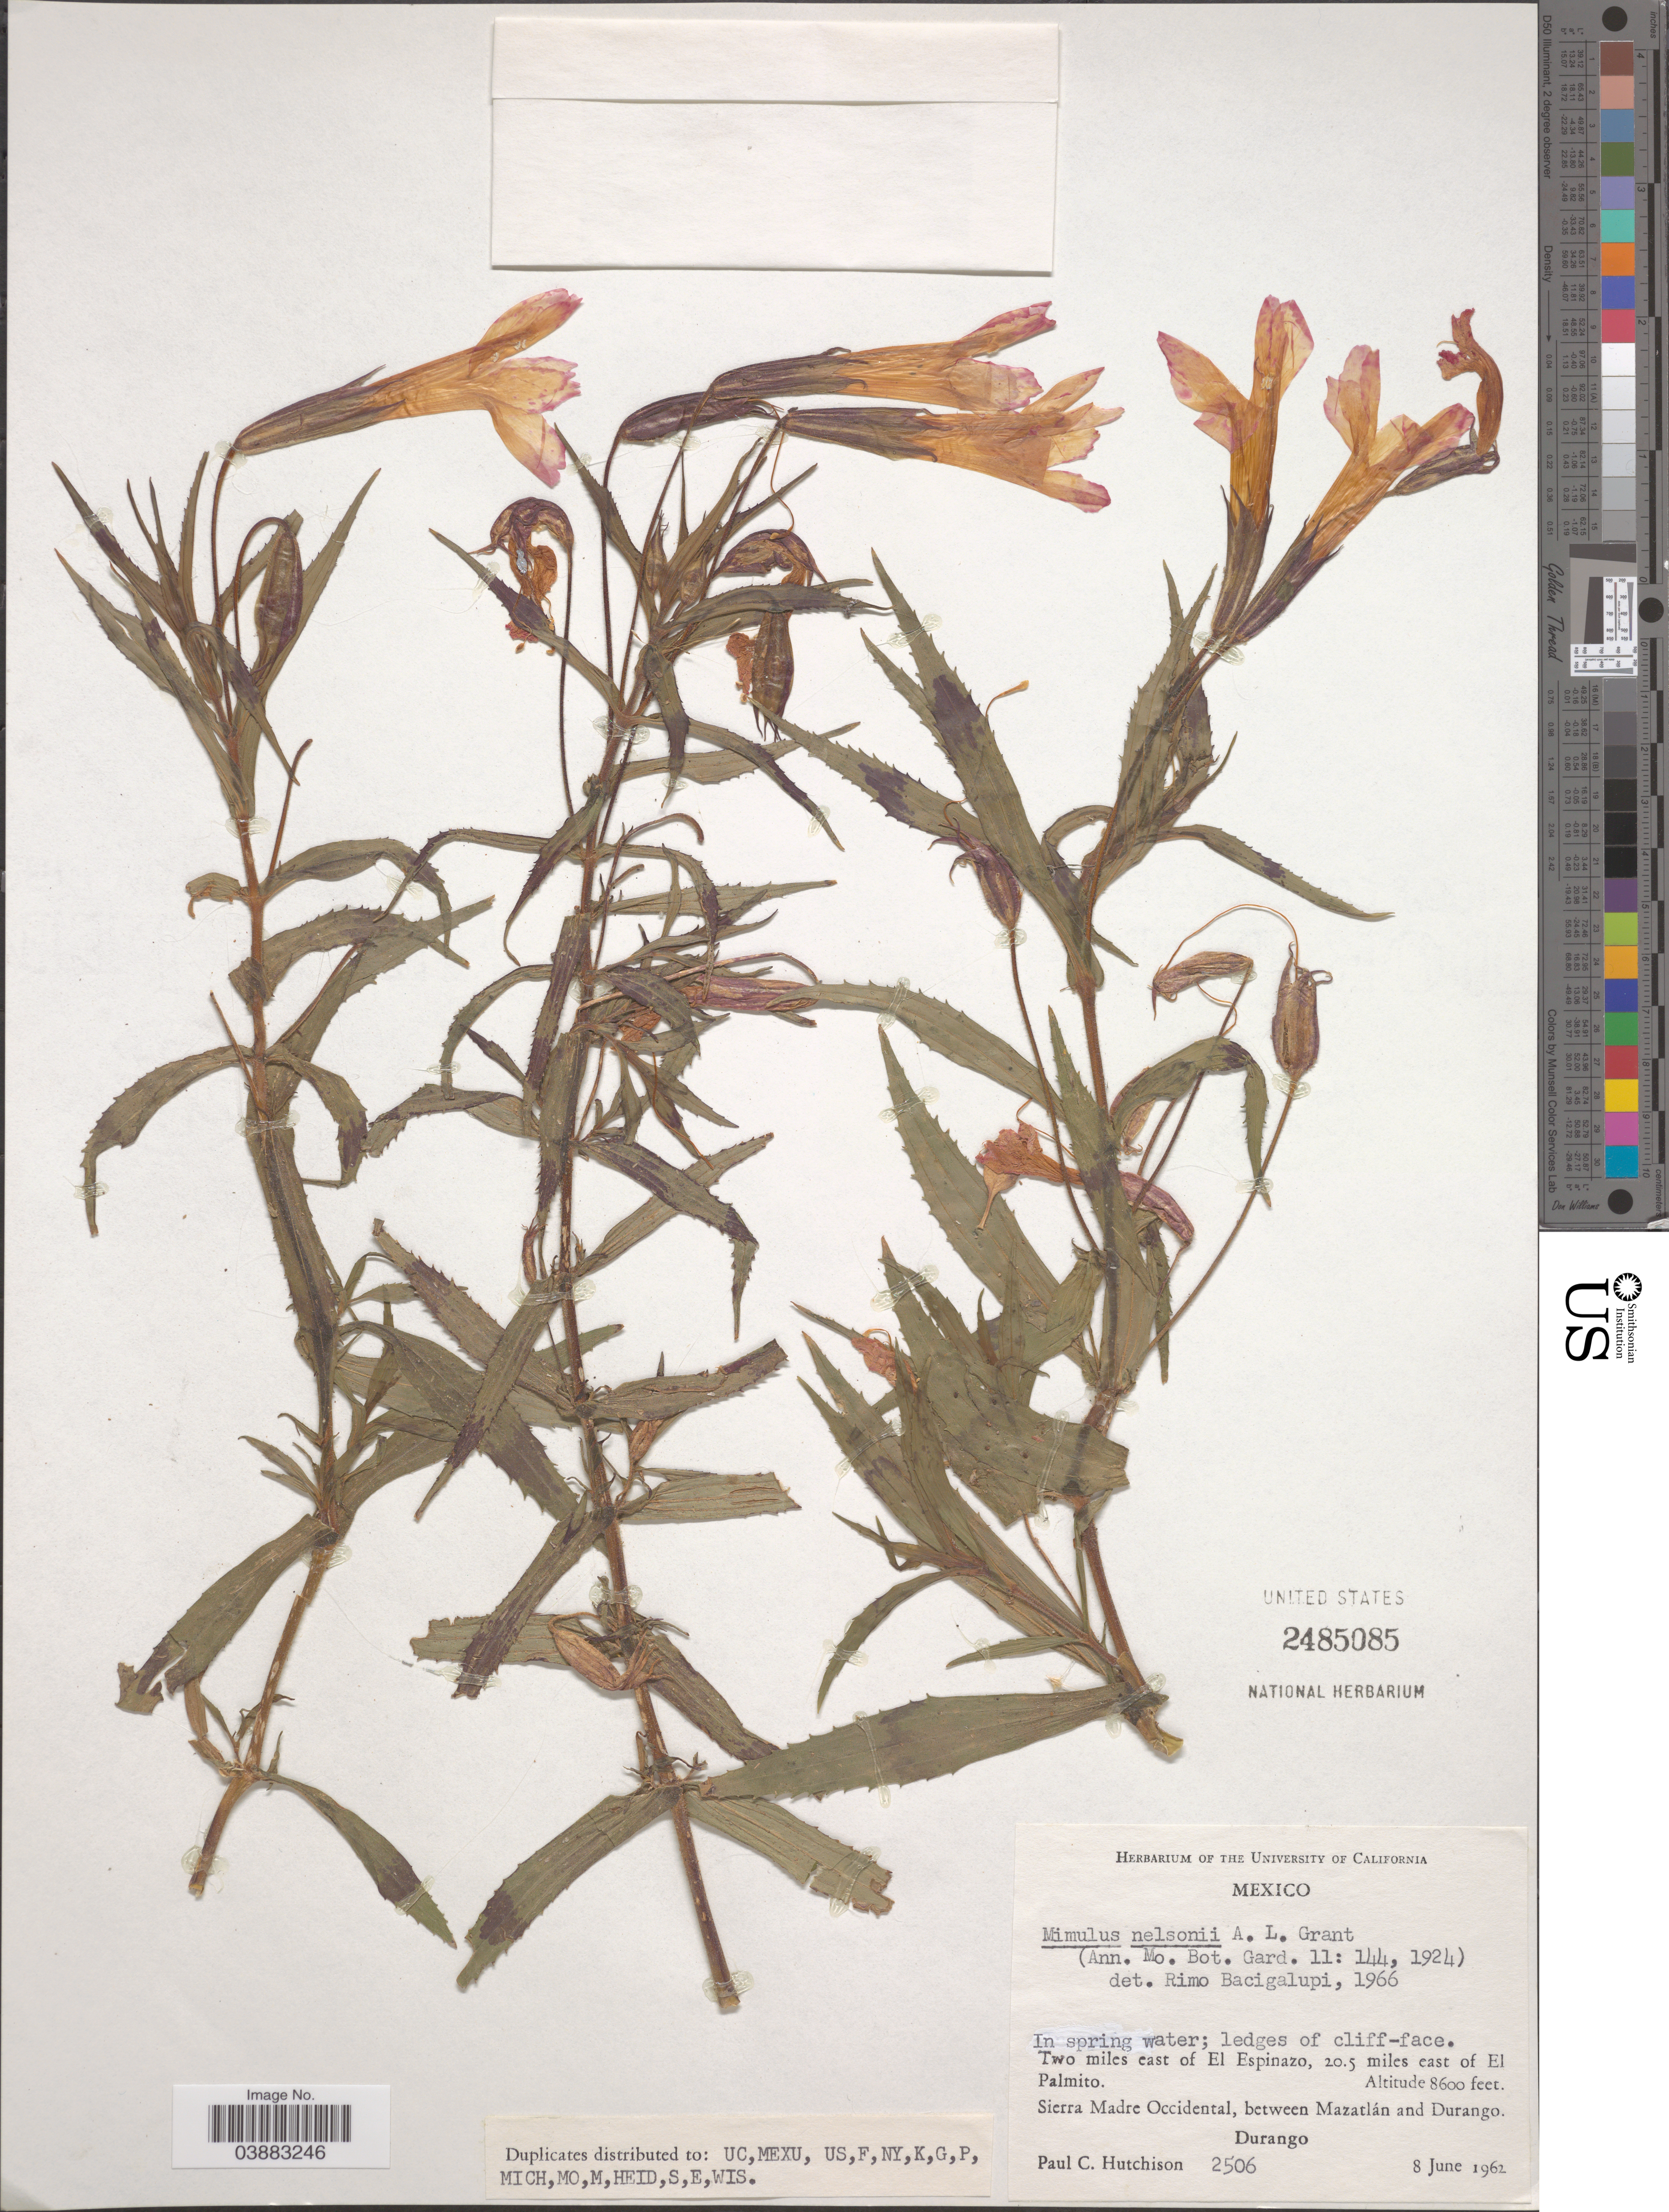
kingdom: Plantae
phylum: Tracheophyta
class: Magnoliopsida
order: Lamiales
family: Phrymaceae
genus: Mimulus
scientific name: Mimulus nelsonii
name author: A.L. Grant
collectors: P. C. Hutchison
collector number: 2506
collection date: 1962-06-08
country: Mexico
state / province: Durango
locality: Two miles east of El Espinazo, 20.5 miles east of El Palmito. Sierra Madre Occidental, between Mazatlán and Durango.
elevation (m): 2621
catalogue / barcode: US 2485085